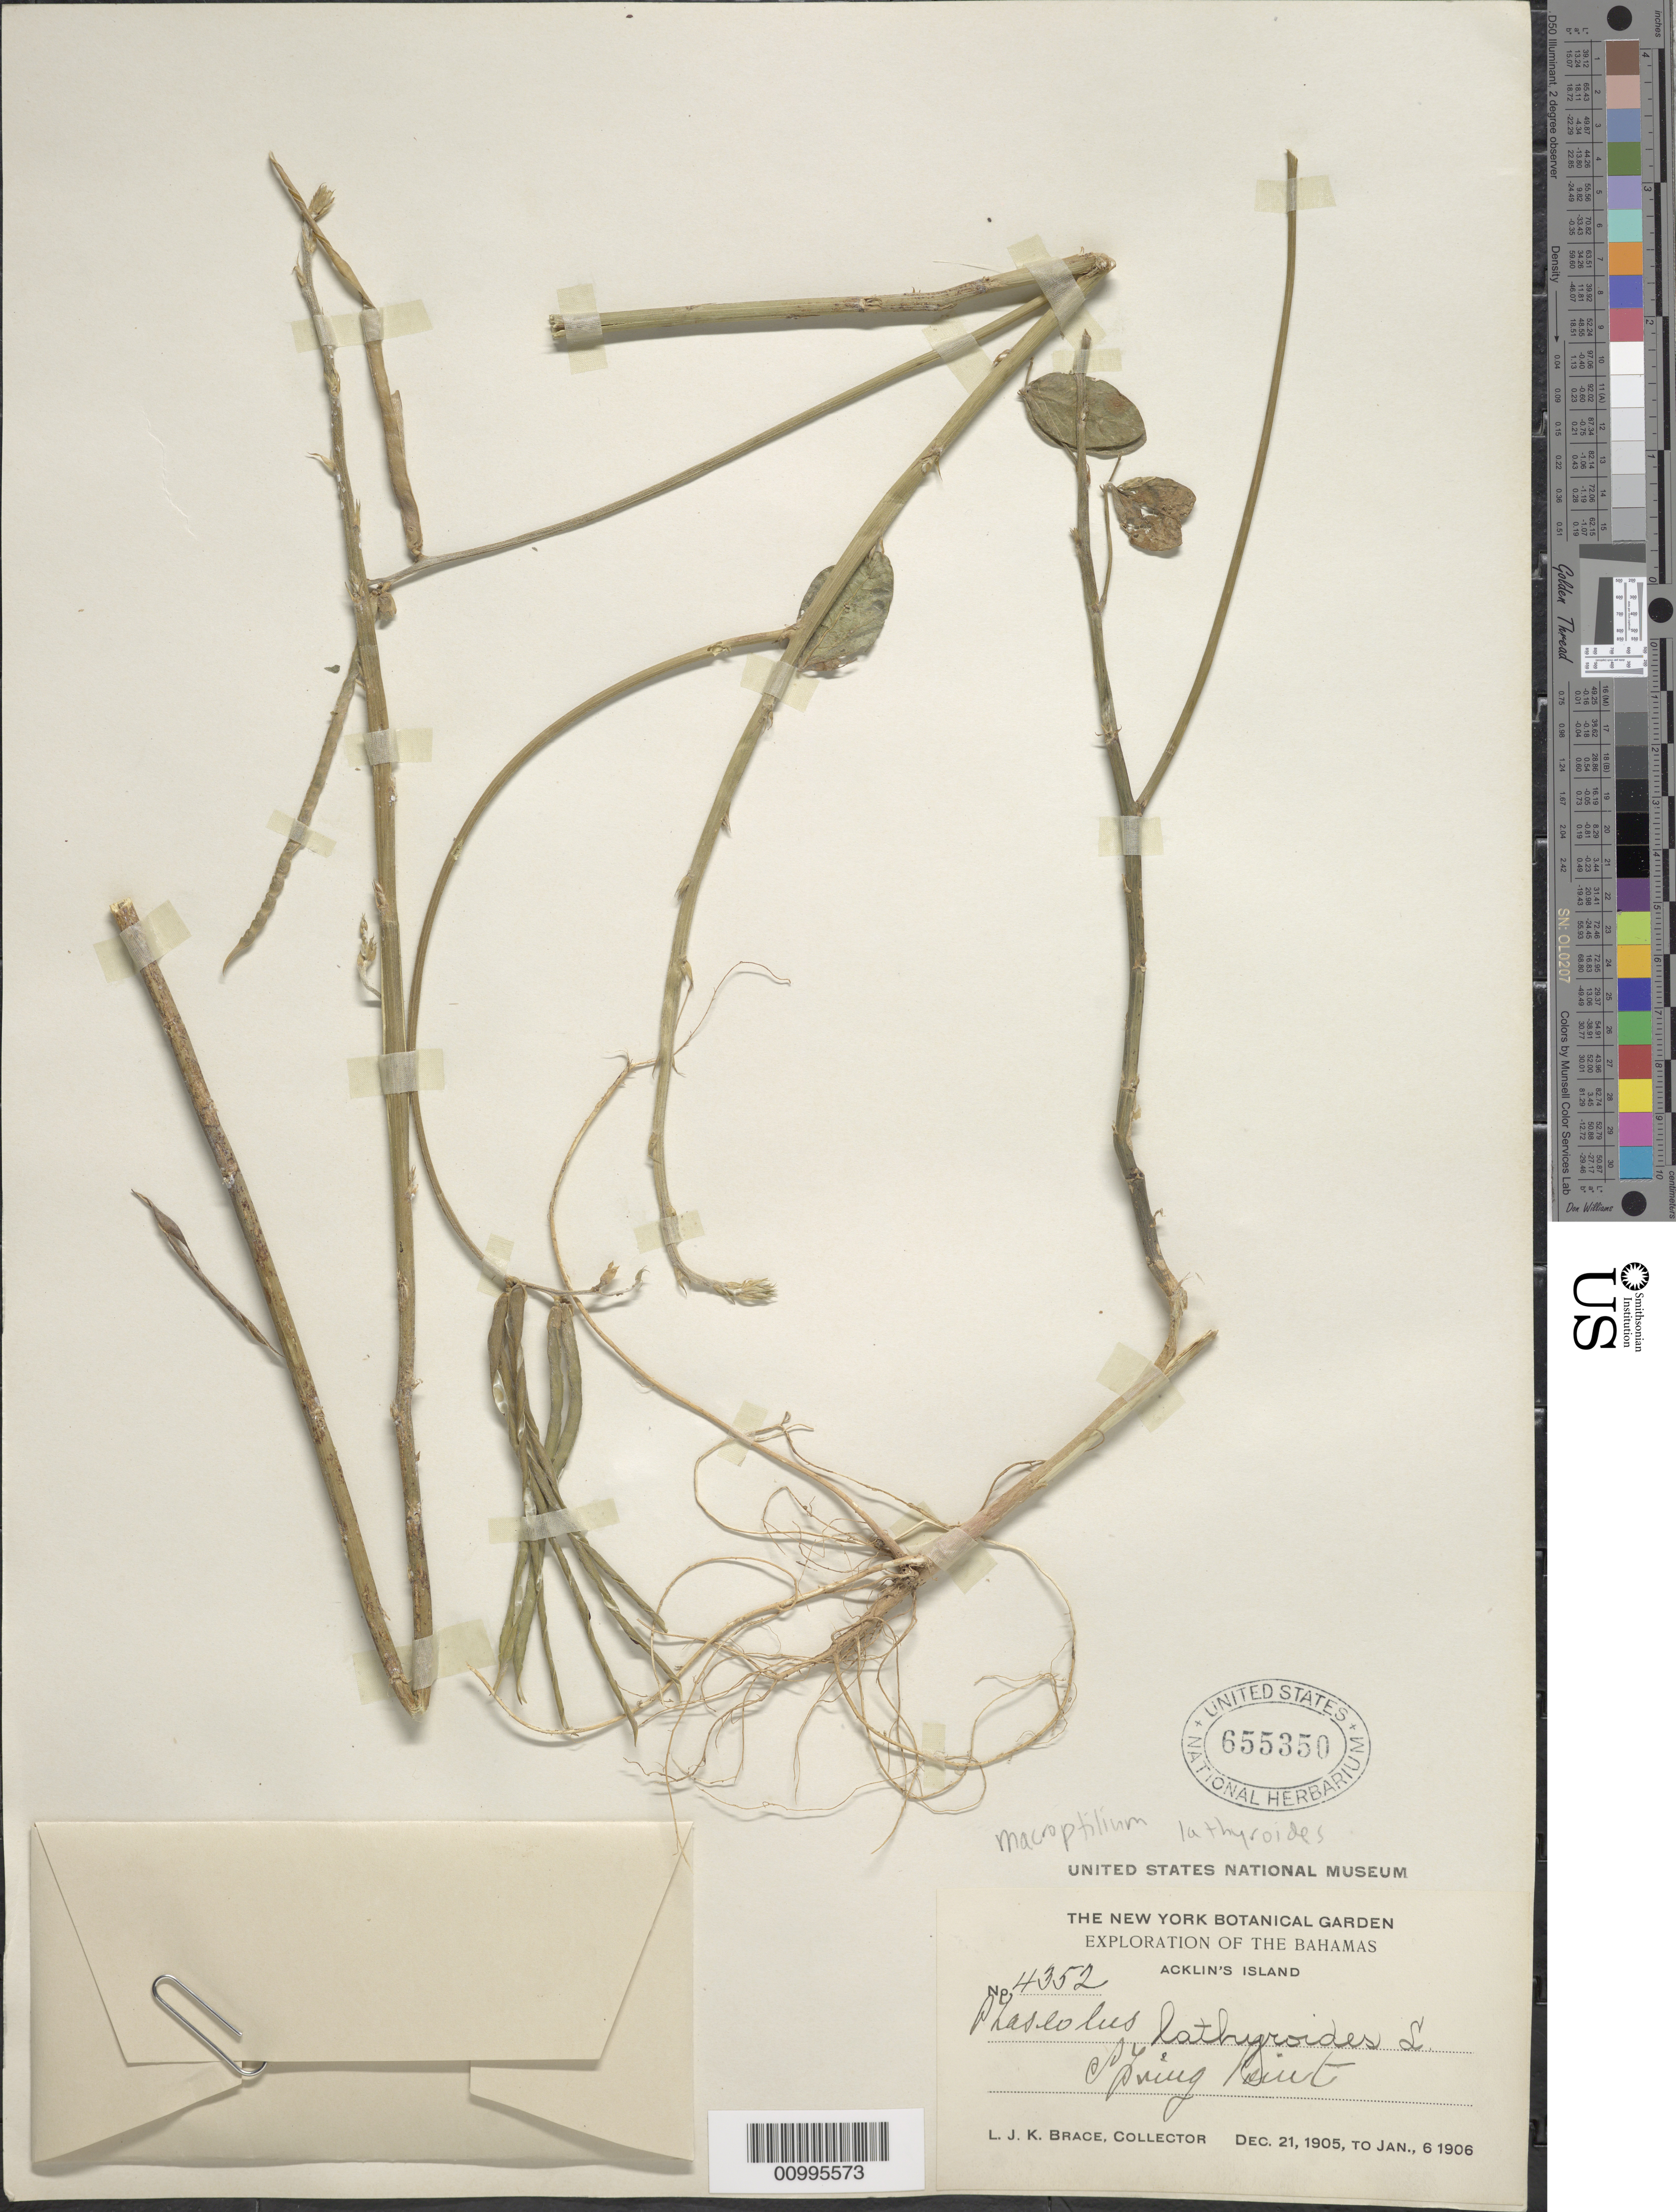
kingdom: Plantae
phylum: Tracheophyta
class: Magnoliopsida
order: Fabales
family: Fabaceae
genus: Macroptilium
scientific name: Macroptilium lathyroides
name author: (L.) Urb.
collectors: L. J. K. Brace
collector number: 4352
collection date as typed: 21 Dec 1905 to 06 Jan 1906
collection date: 1905-12-21/1906-01-06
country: Bahamas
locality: Acklins Island. Spring Point.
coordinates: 0 N, 0 E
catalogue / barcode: US 655350